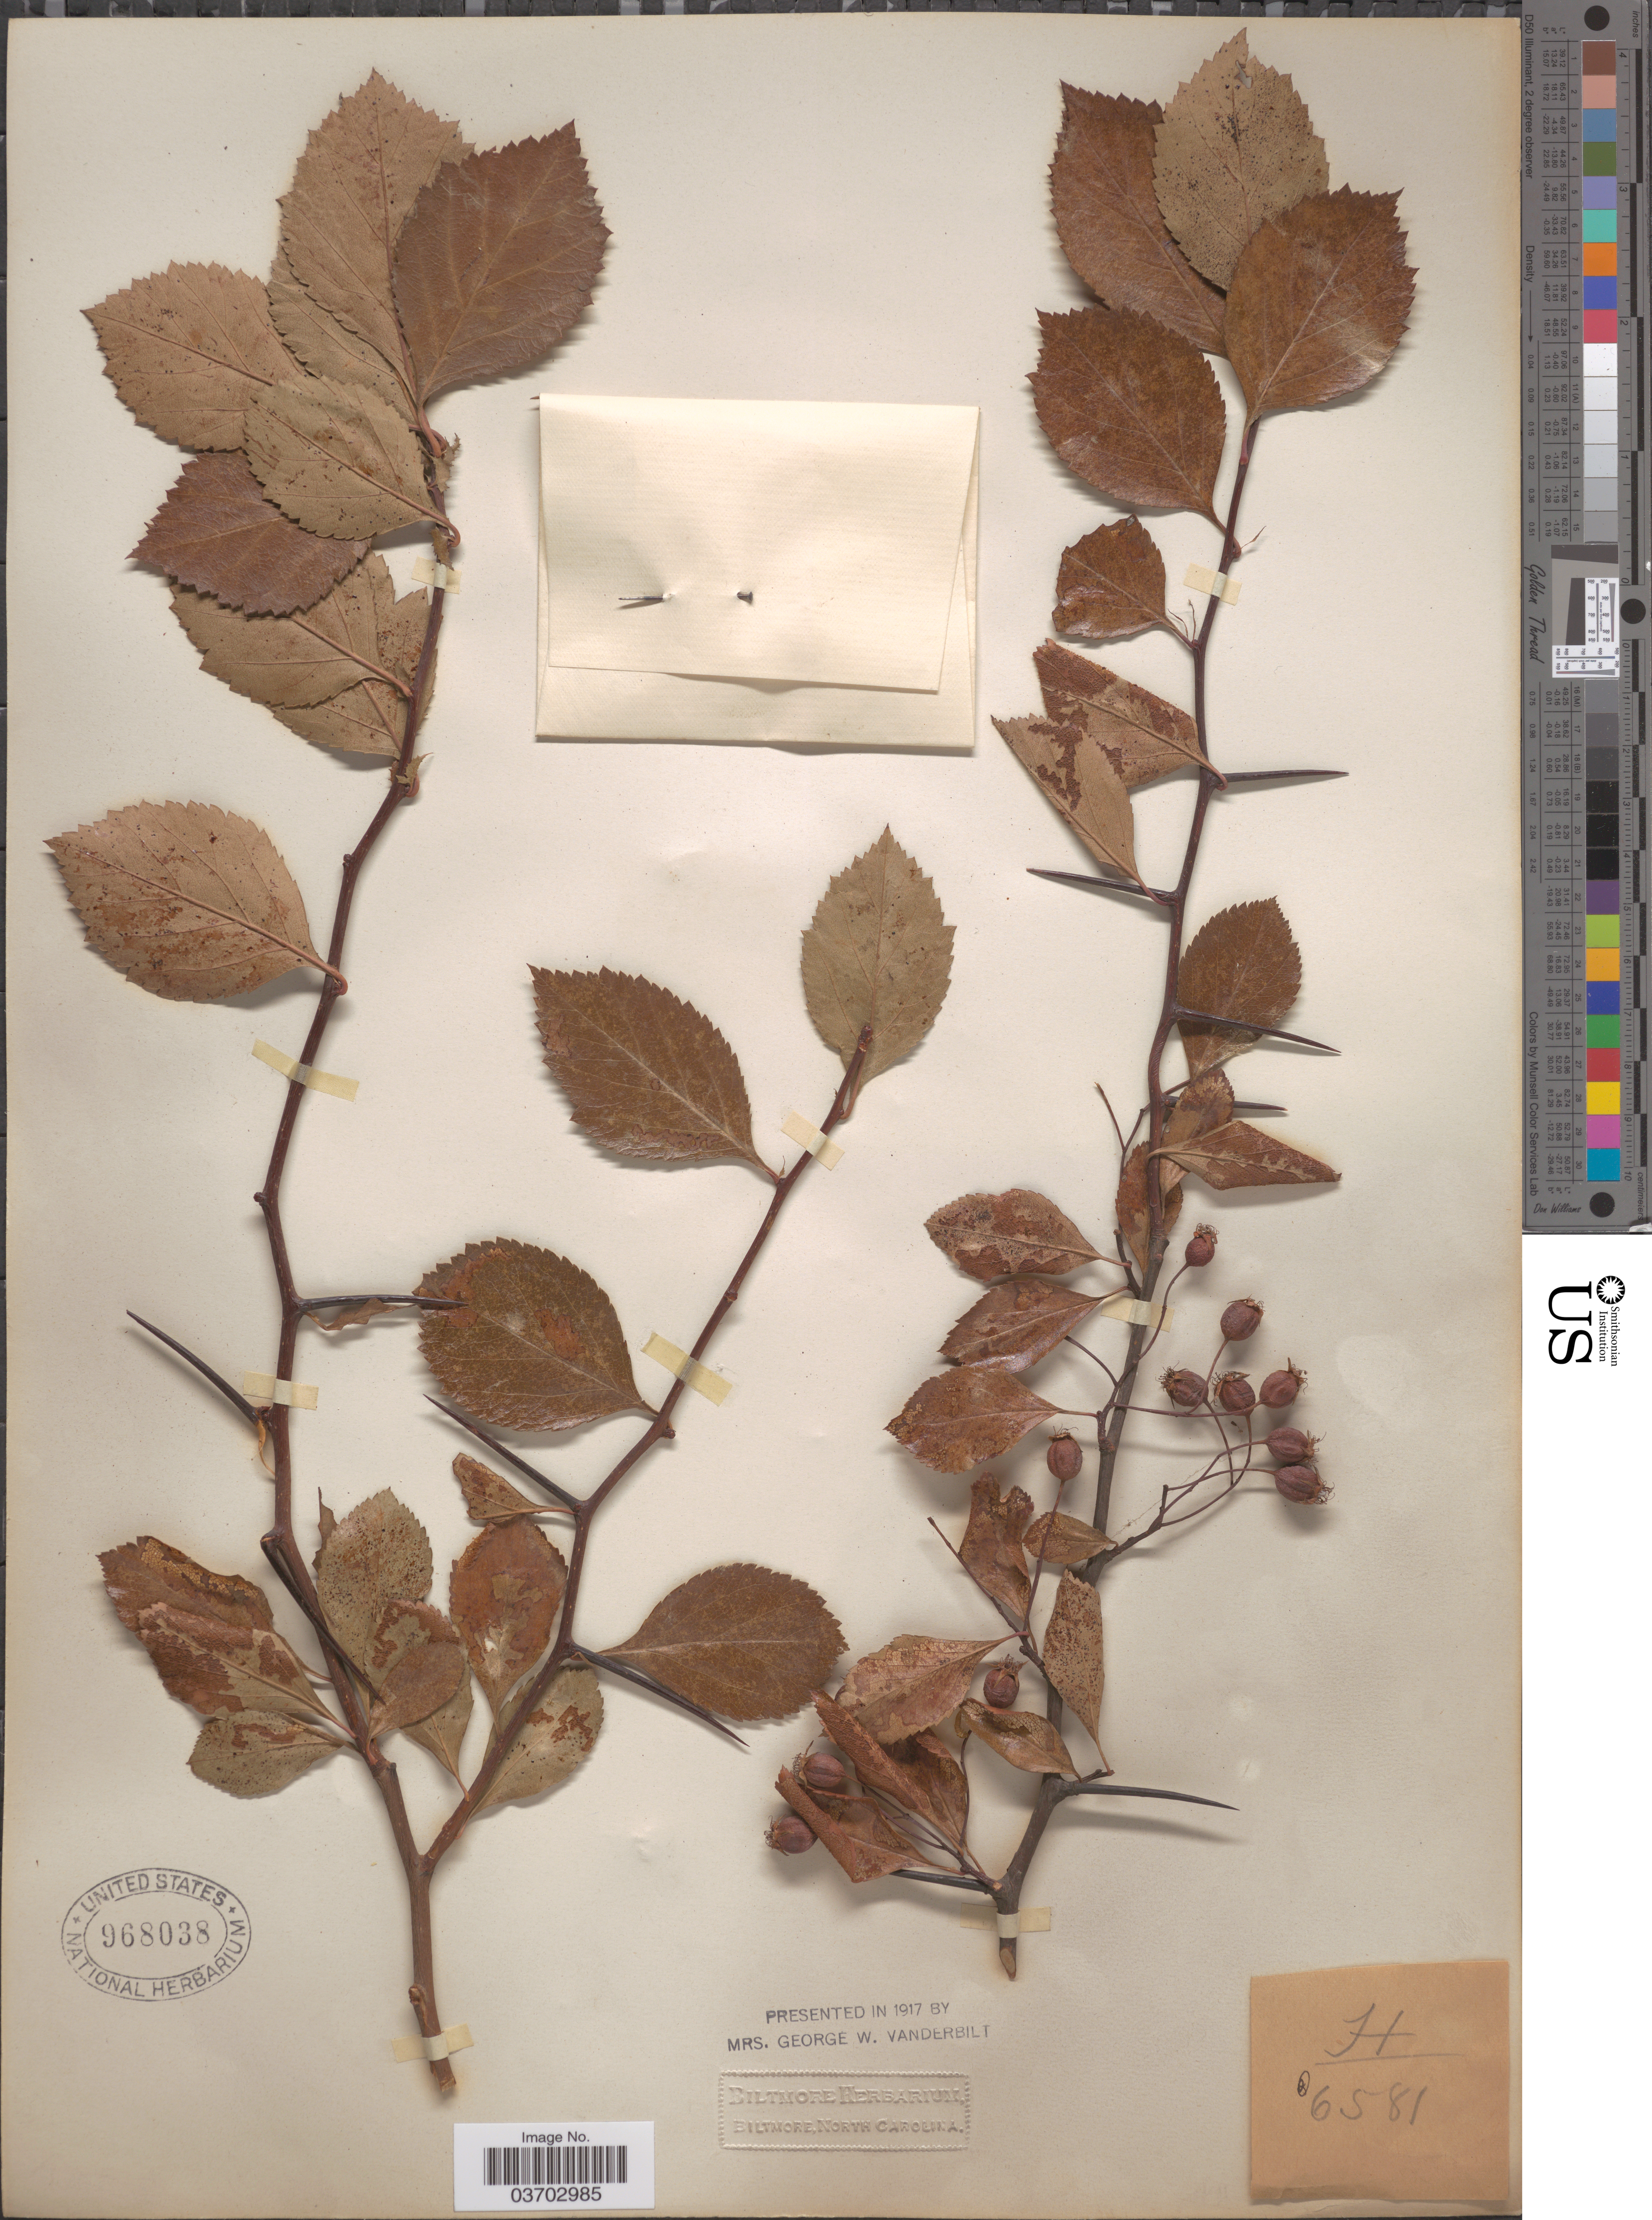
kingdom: Plantae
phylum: Tracheophyta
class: Magnoliopsida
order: Rosales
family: Rosaceae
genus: Crataegus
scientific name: Crataegus sp.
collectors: ex herb. Biltmore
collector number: H/6581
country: United States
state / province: North Carolina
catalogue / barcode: US 968038